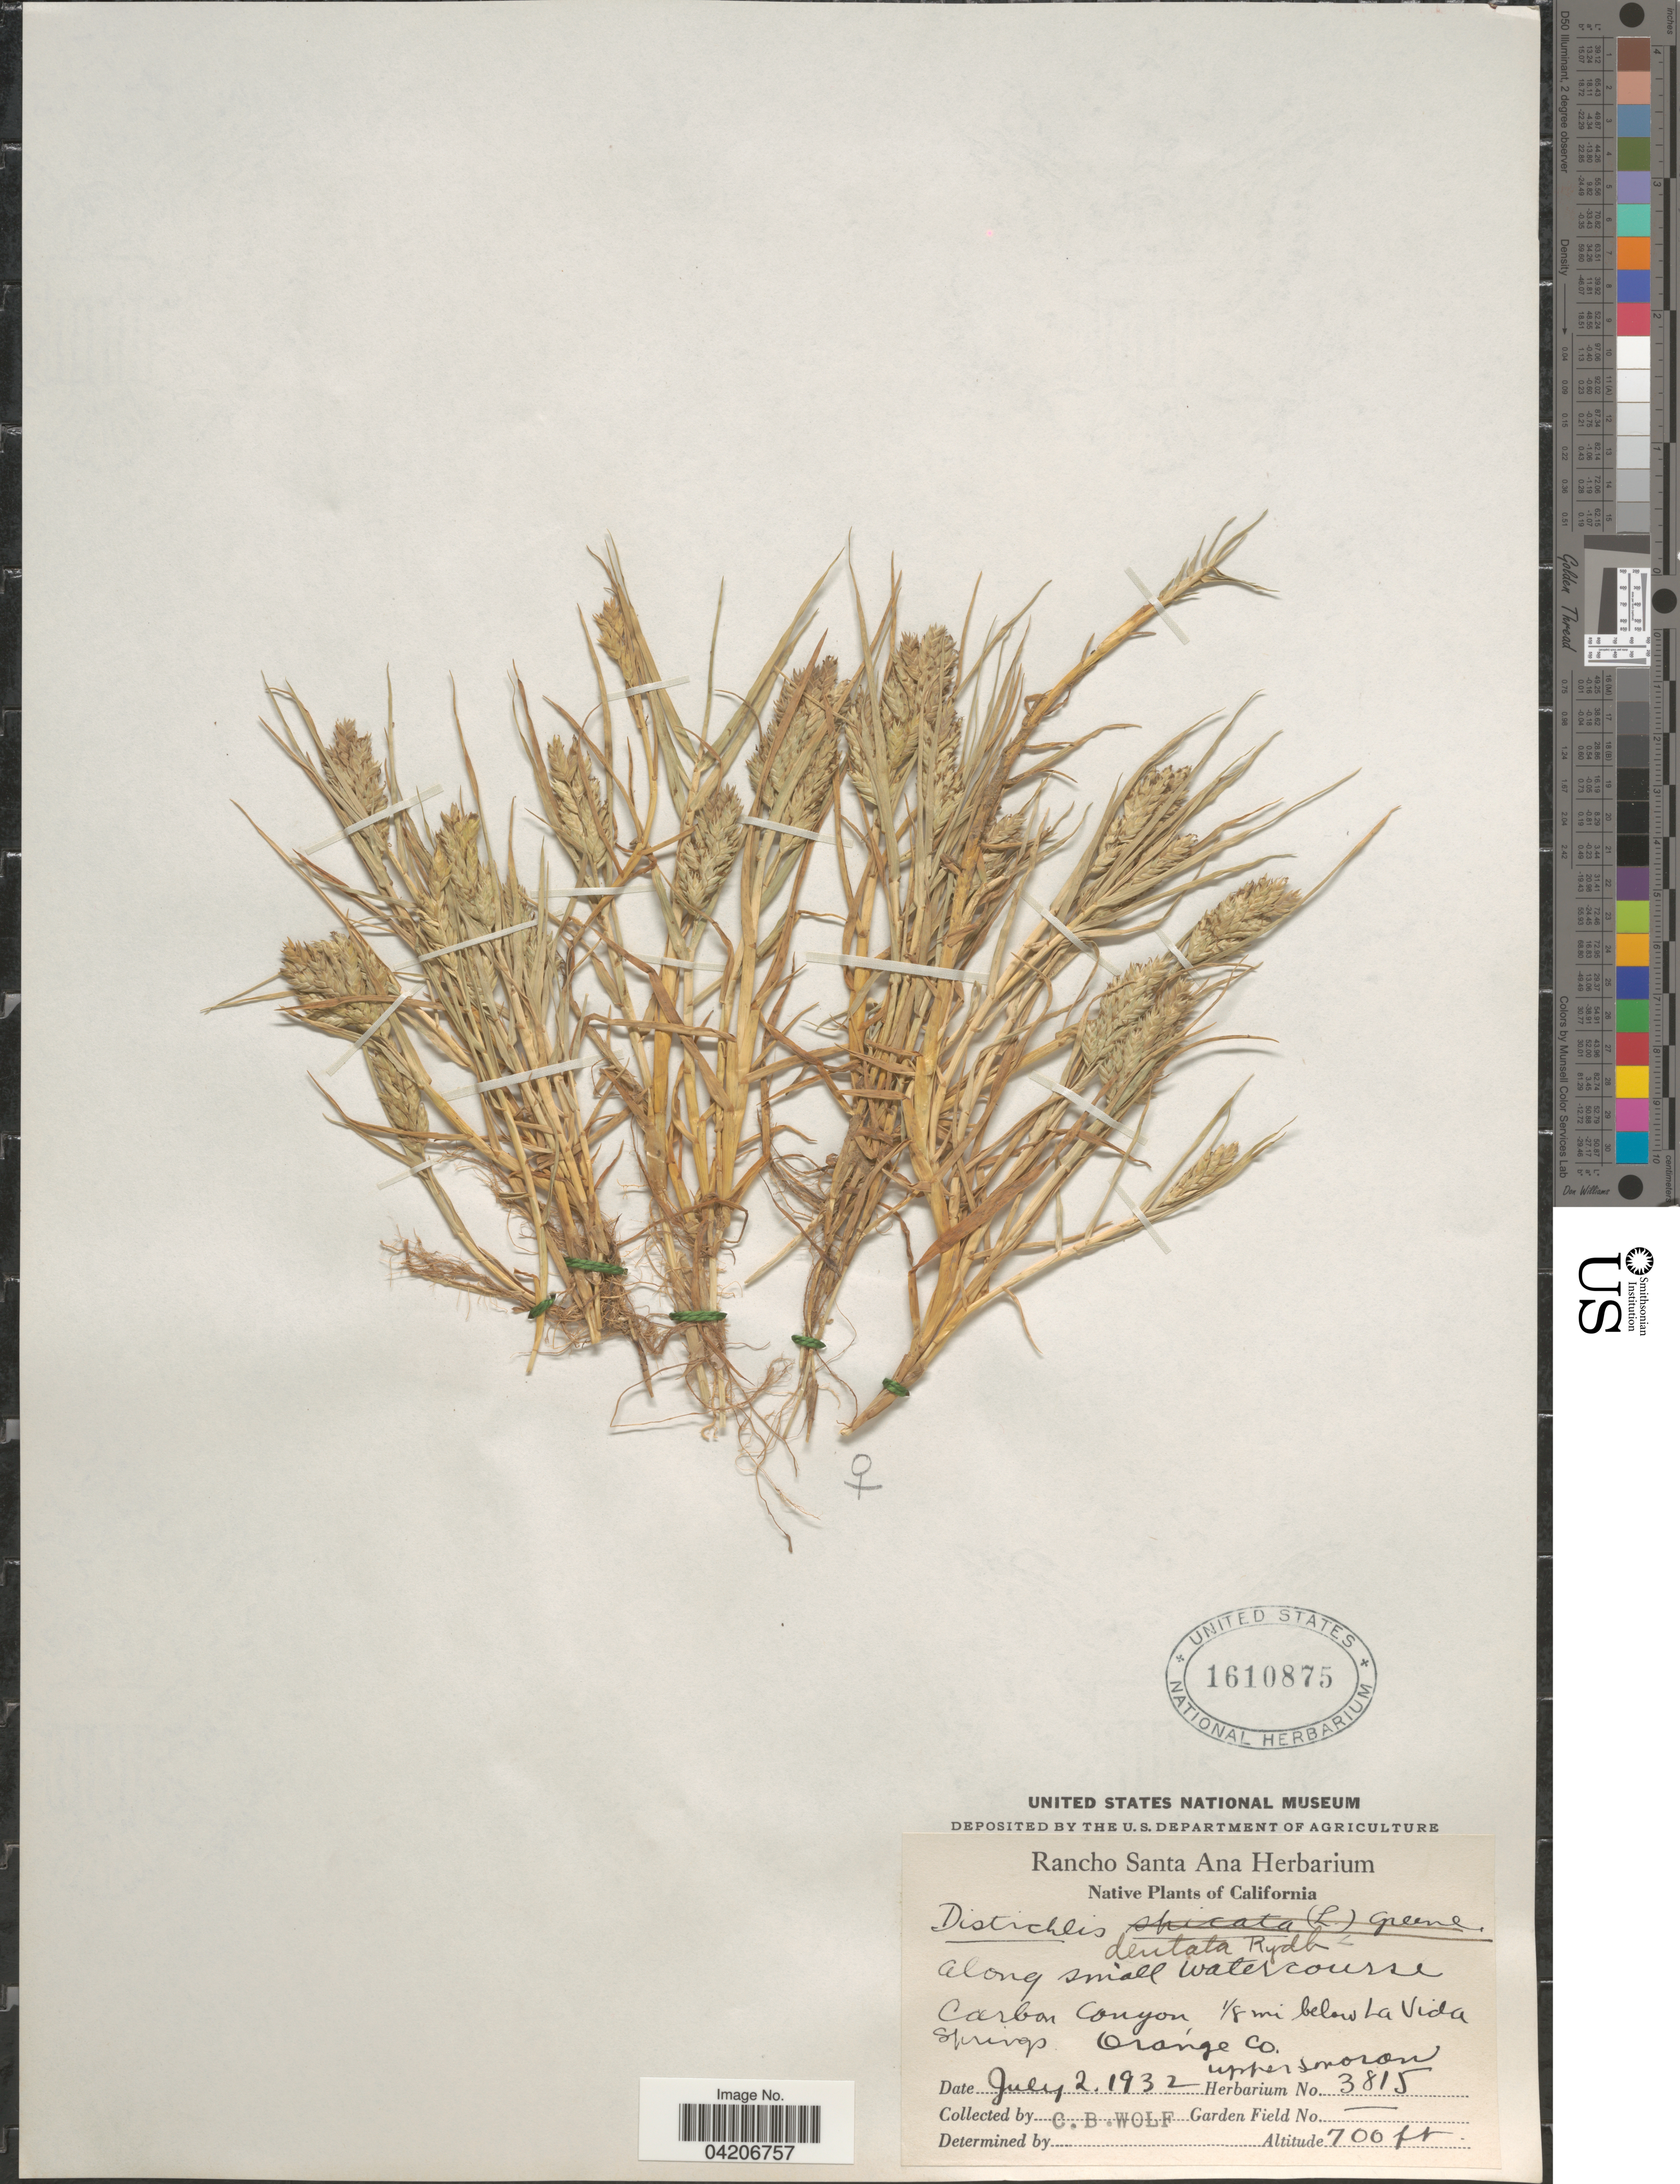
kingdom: Plantae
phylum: Tracheophyta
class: Liliopsida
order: Poales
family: Poaceae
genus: Distichlis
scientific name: Distichlis spicata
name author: (L.) Greene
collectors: C. B. Wolf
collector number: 3815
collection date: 1932-07-02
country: United States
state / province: California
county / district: Orange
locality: Carbon Canyon, 1/8 mi below La Vida Springs Orange Co. Upper Sonoran.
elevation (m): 213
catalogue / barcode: US 1610875